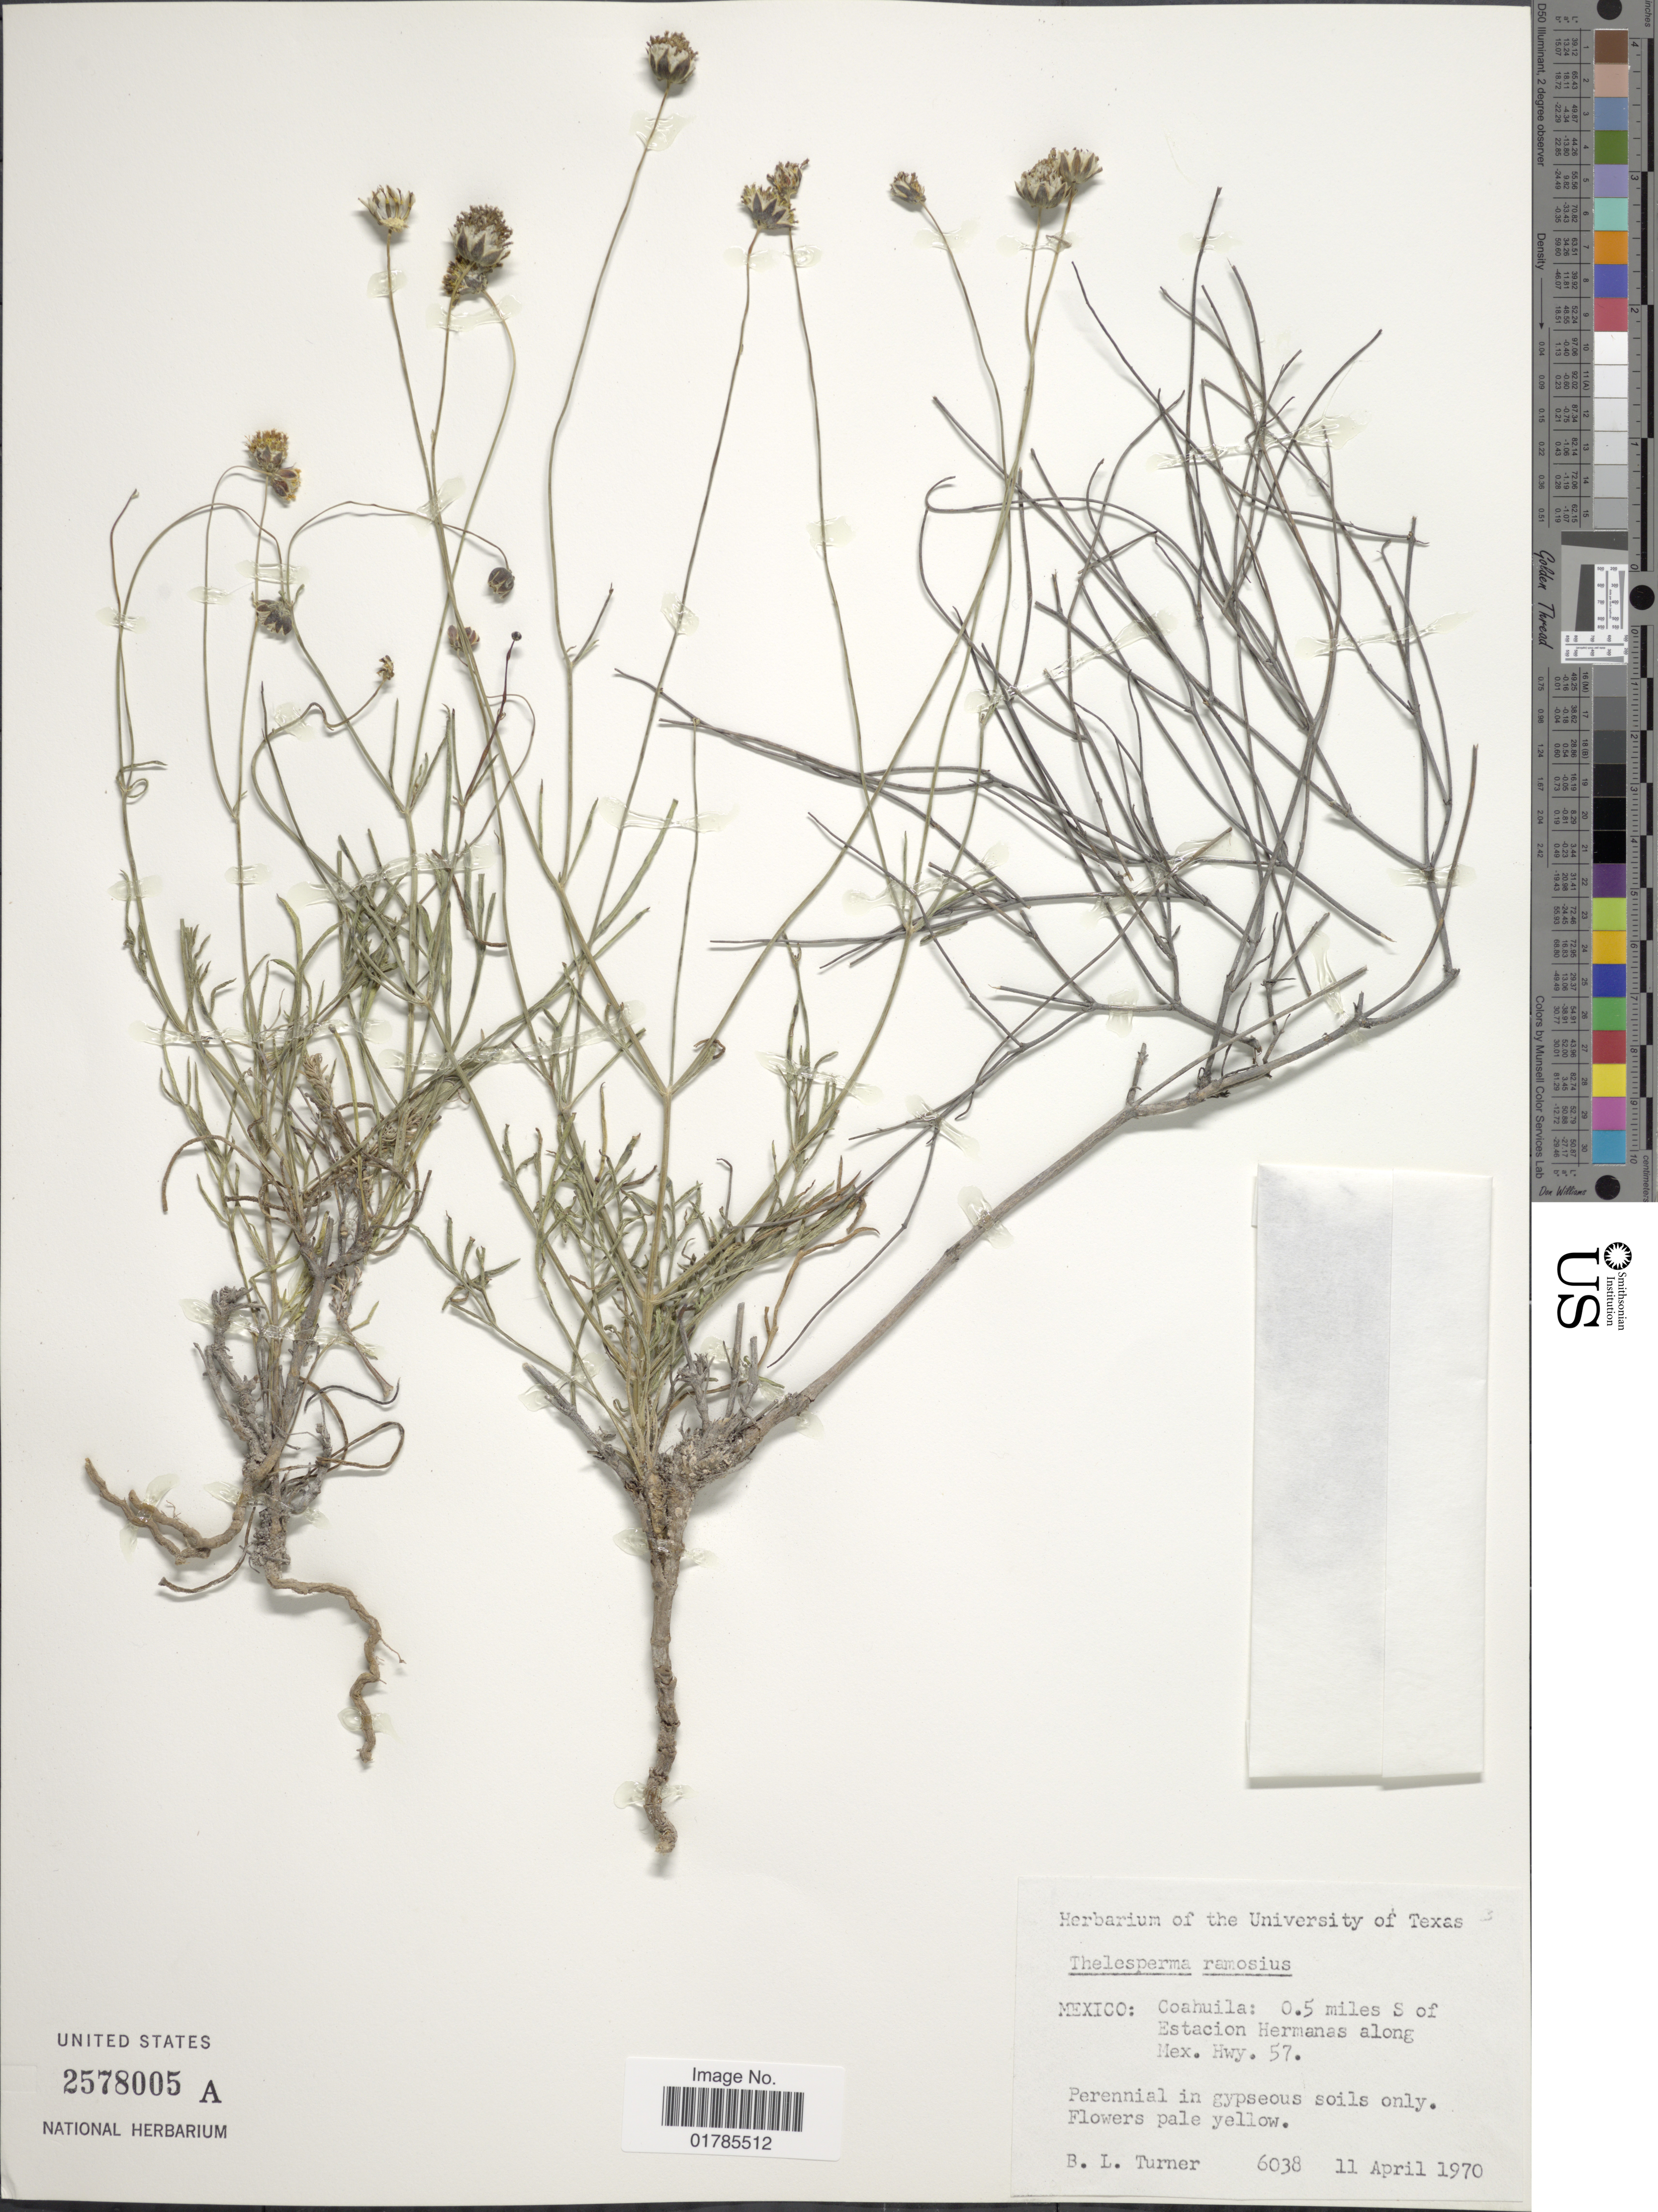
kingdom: Plantae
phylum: Tracheophyta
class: Magnoliopsida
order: Asterales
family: Asteraceae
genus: Thelesperma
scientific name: Thelesperma ramosius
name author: S.F. Blake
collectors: B. L. Turner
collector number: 6038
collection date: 1970-04-11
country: Mexico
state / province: Coahuila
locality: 0.5 miles S of Estacion Hermanas along Mex. Hwy. 57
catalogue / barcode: US 2578005A